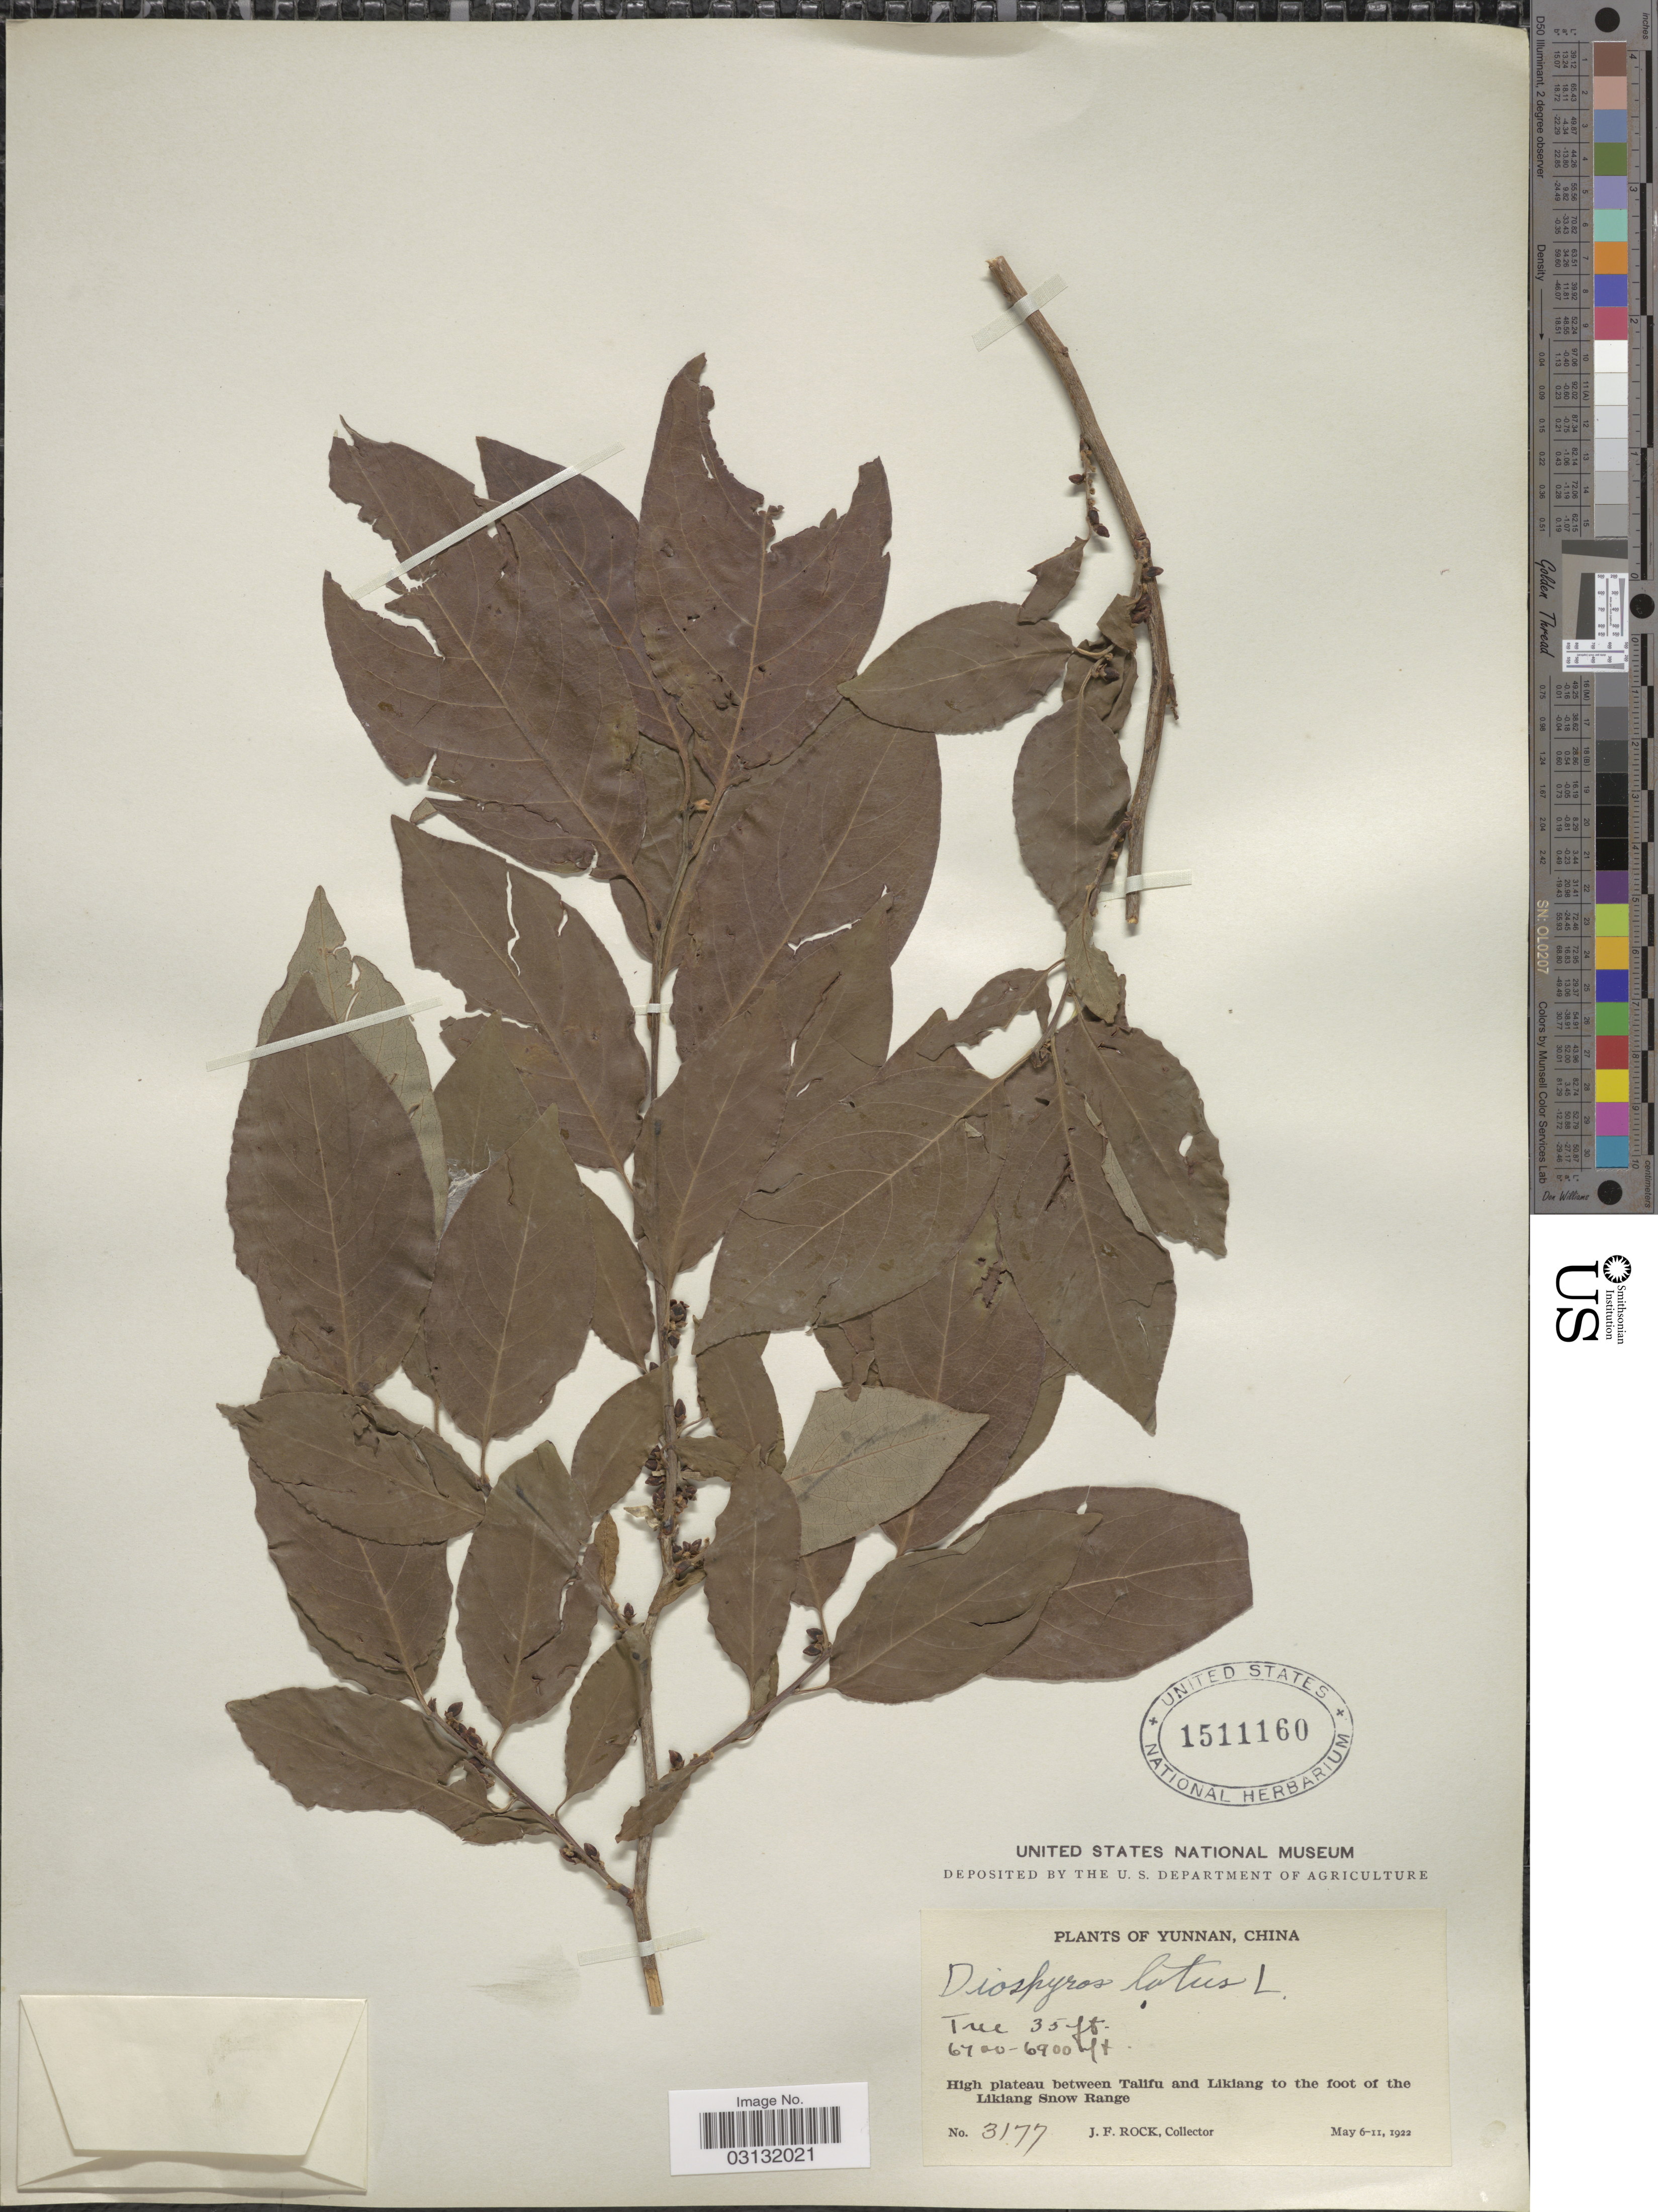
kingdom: Plantae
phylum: Tracheophyta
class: Magnoliopsida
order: Ericales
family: Ebenaceae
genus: Diospyros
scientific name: Diospyros lotus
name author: L.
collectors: J. Rock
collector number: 3177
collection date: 1922-05-06/1922-05-11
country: China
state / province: Yunnan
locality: High plateau between Talifu and Likiang to the foot of the Likiang Snow Range.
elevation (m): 2042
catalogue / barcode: US 1511160